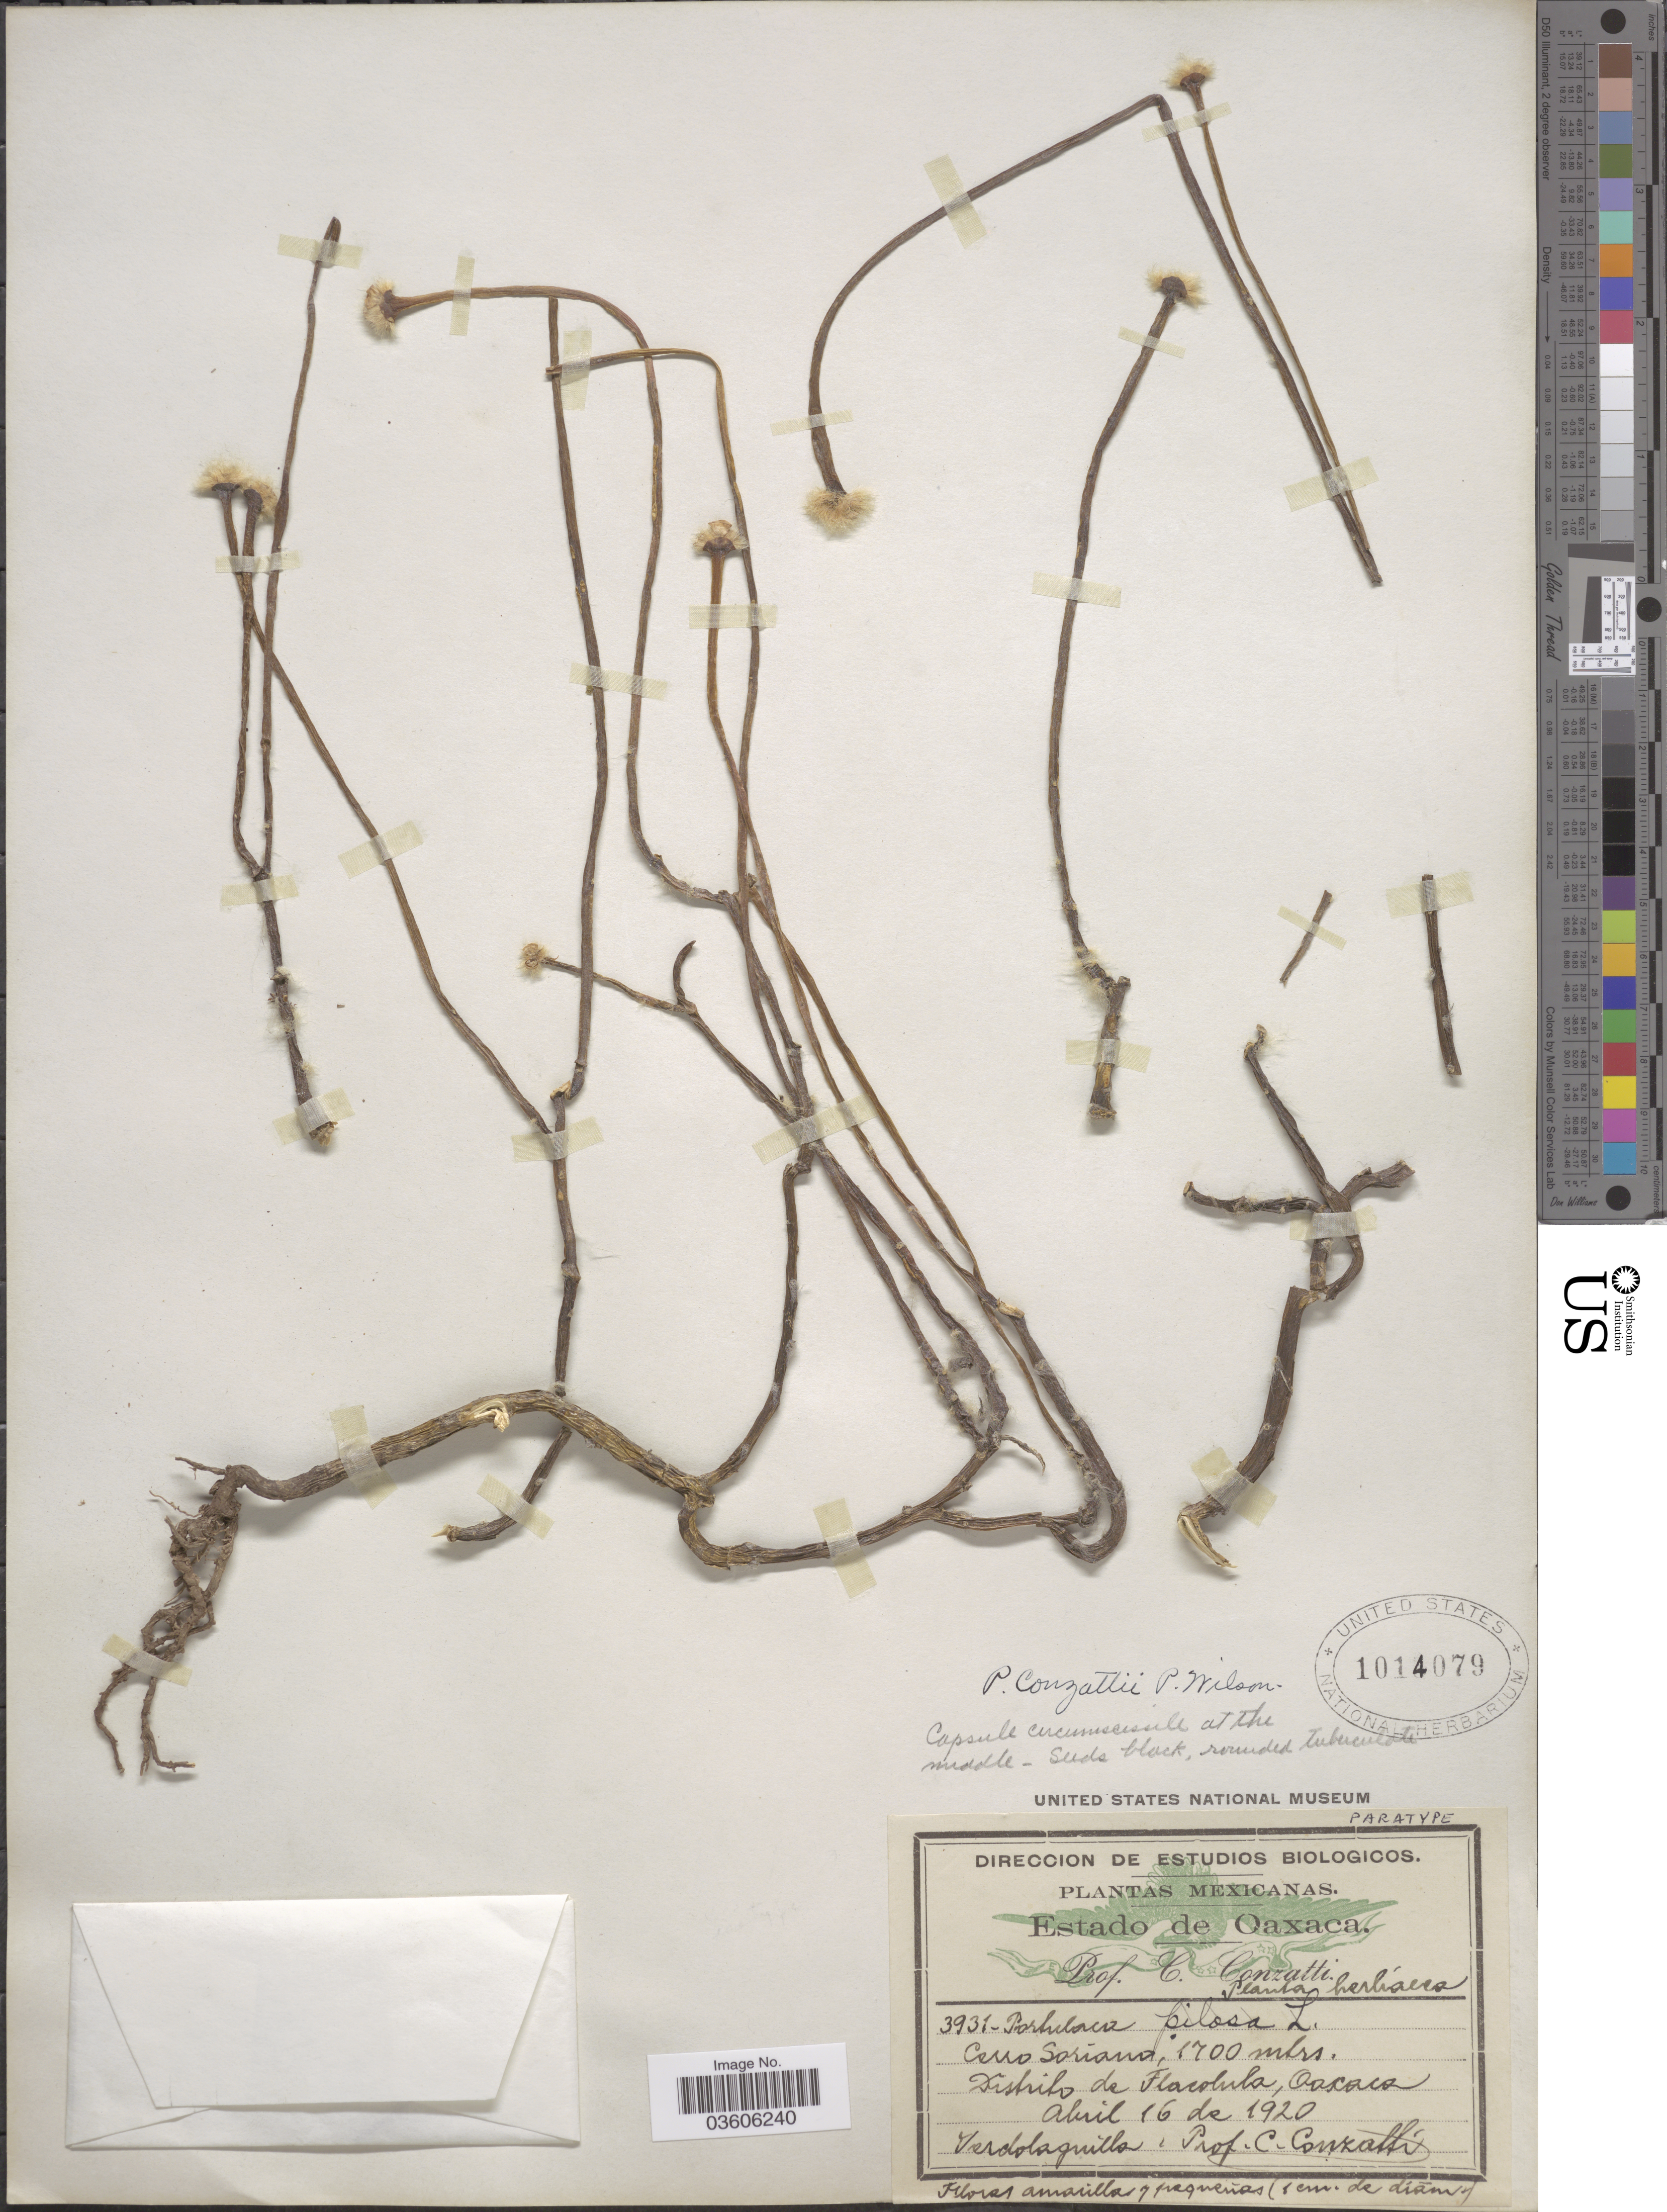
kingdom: Plantae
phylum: Tracheophyta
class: Magnoliopsida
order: Caryophyllales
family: Portulacaceae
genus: Portulaca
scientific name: Portulaca conzattii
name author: P. Wilson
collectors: C. Conzatti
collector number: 3931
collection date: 1920-04-16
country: Mexico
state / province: Oaxaca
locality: Cerro Soriano. Distrito de Tlacolula.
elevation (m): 1700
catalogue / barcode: US 1014079